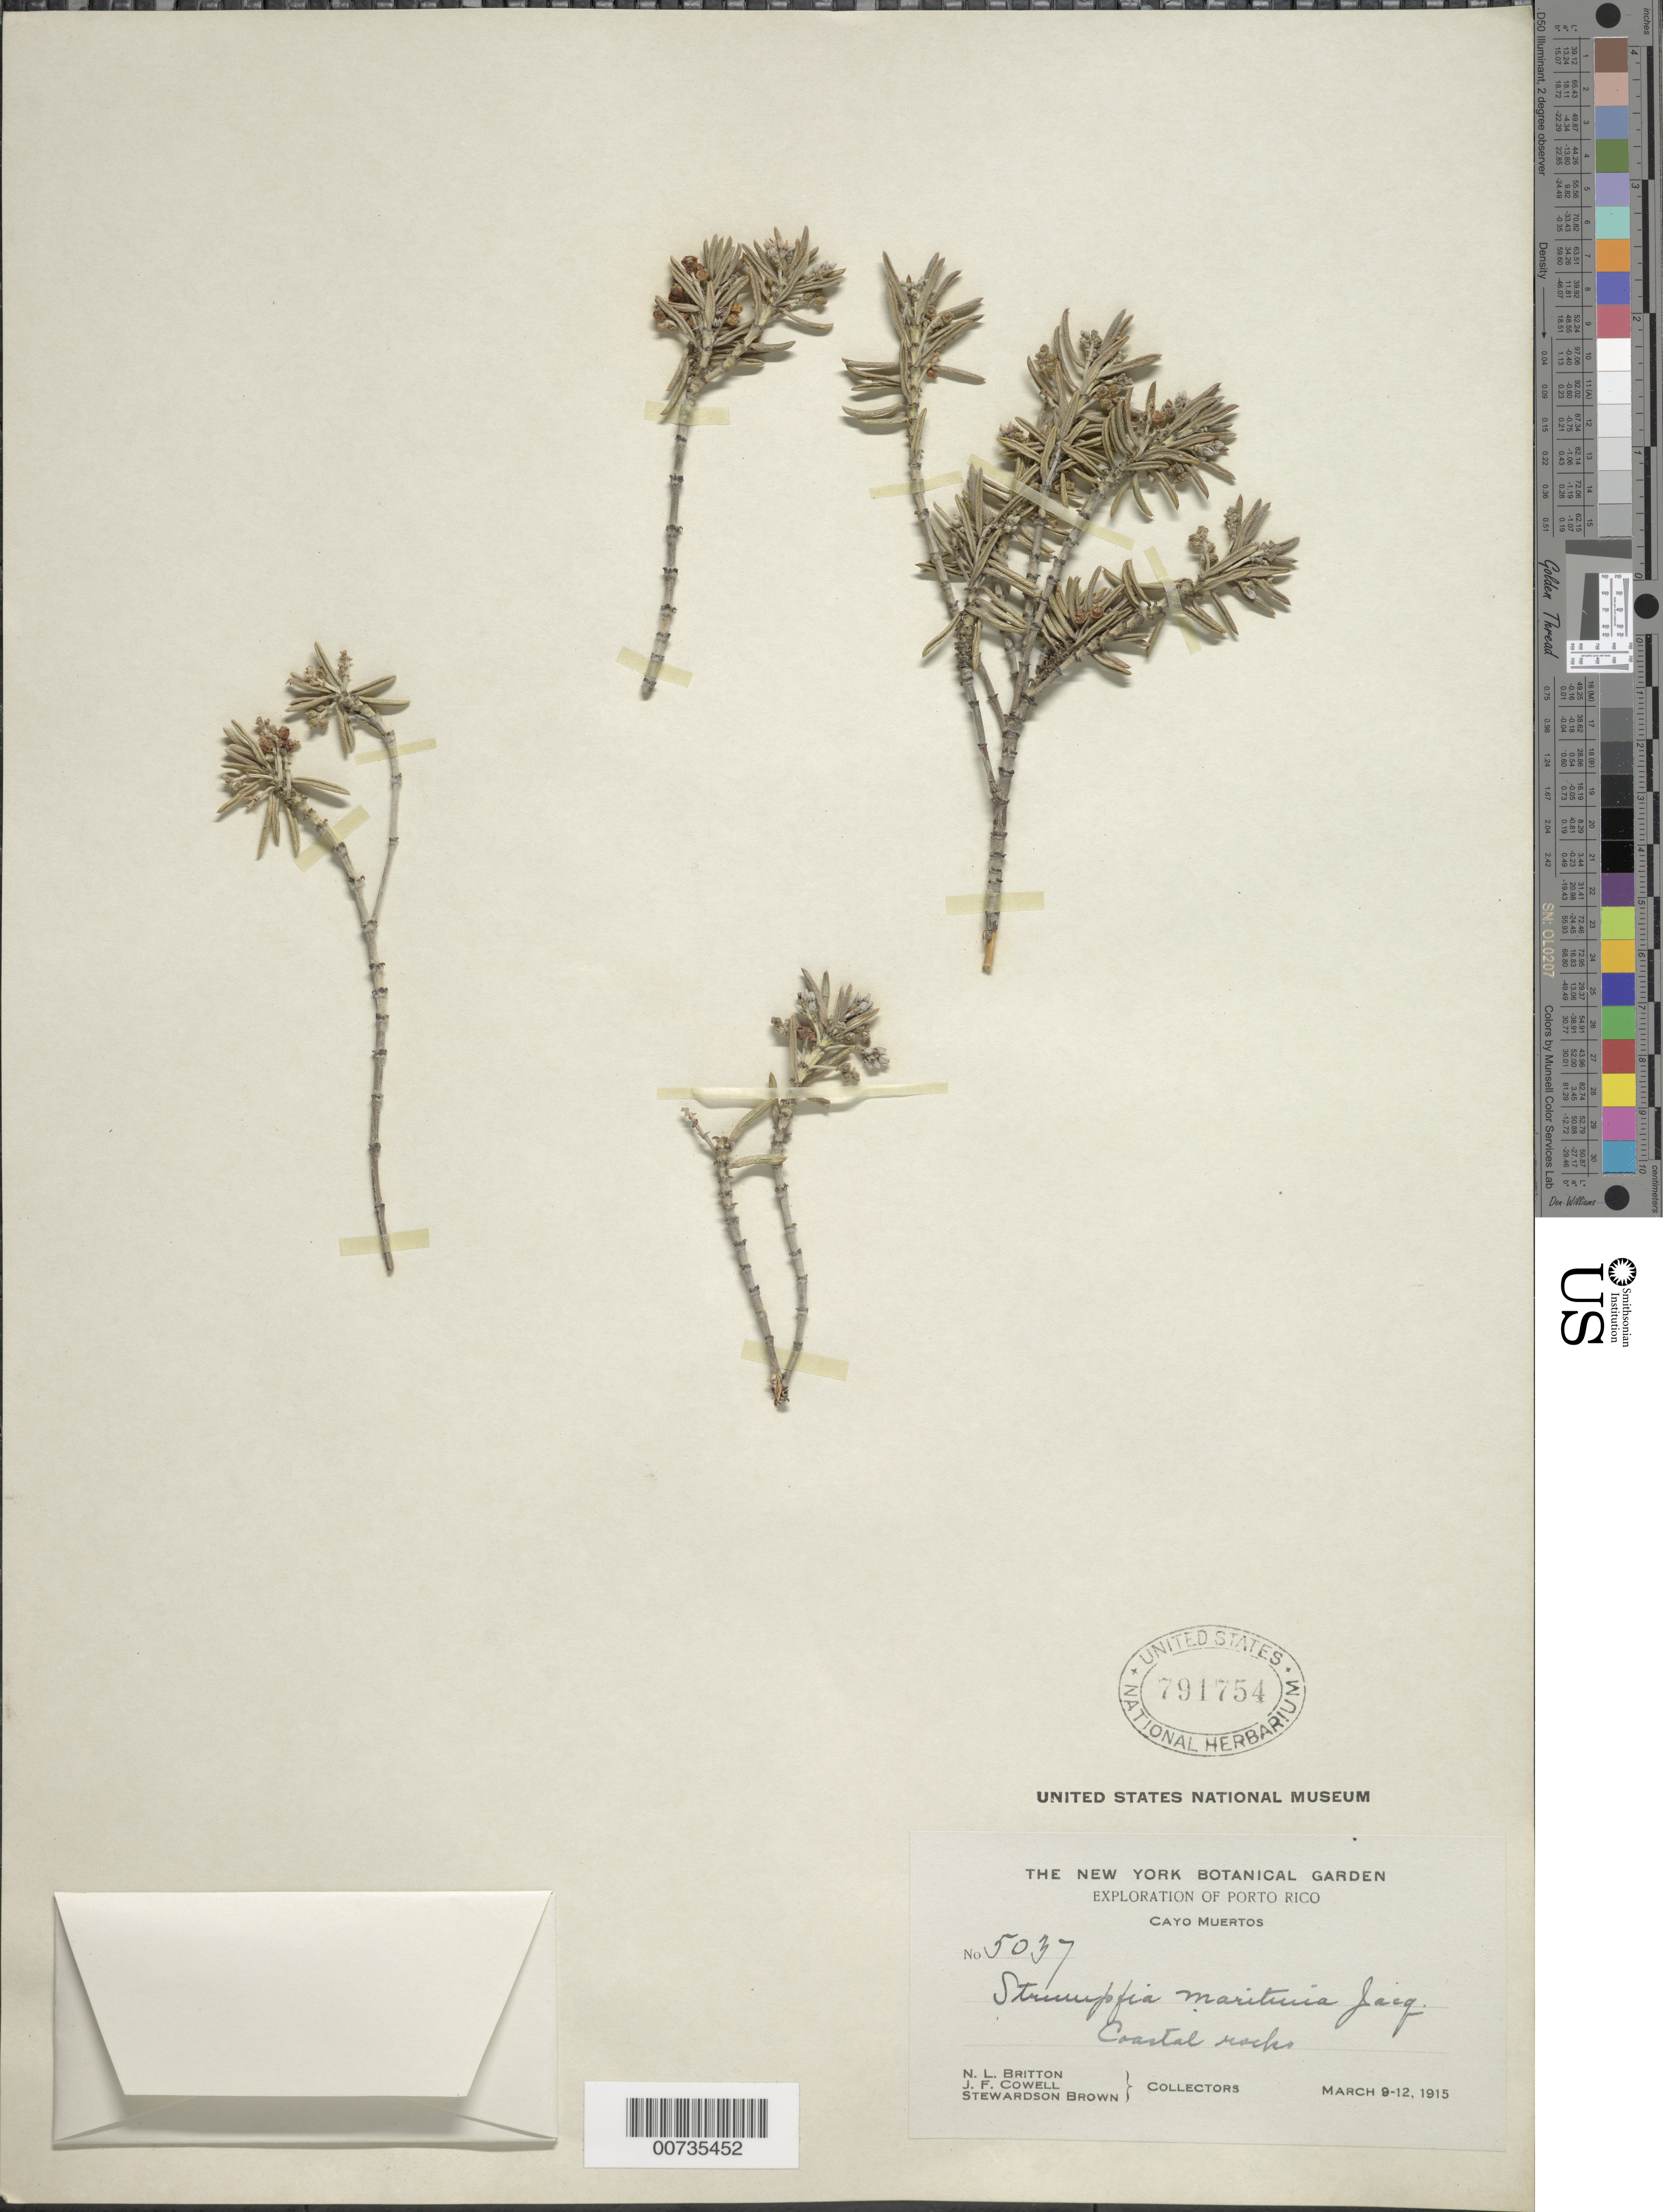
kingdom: Plantae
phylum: Tracheophyta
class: Magnoliopsida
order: Gentianales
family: Rubiaceae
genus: Strumpfia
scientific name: Strumpfia maritima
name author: Jacq.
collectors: N. Britton, J. F. Cowell & S. Brown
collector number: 5037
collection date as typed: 09 Mar 1915 to 12 Mar 1915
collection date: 1915-03-09/1915-03-12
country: Puerto Rico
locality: Cayo Muertos.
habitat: Coastal rock.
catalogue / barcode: US 791754